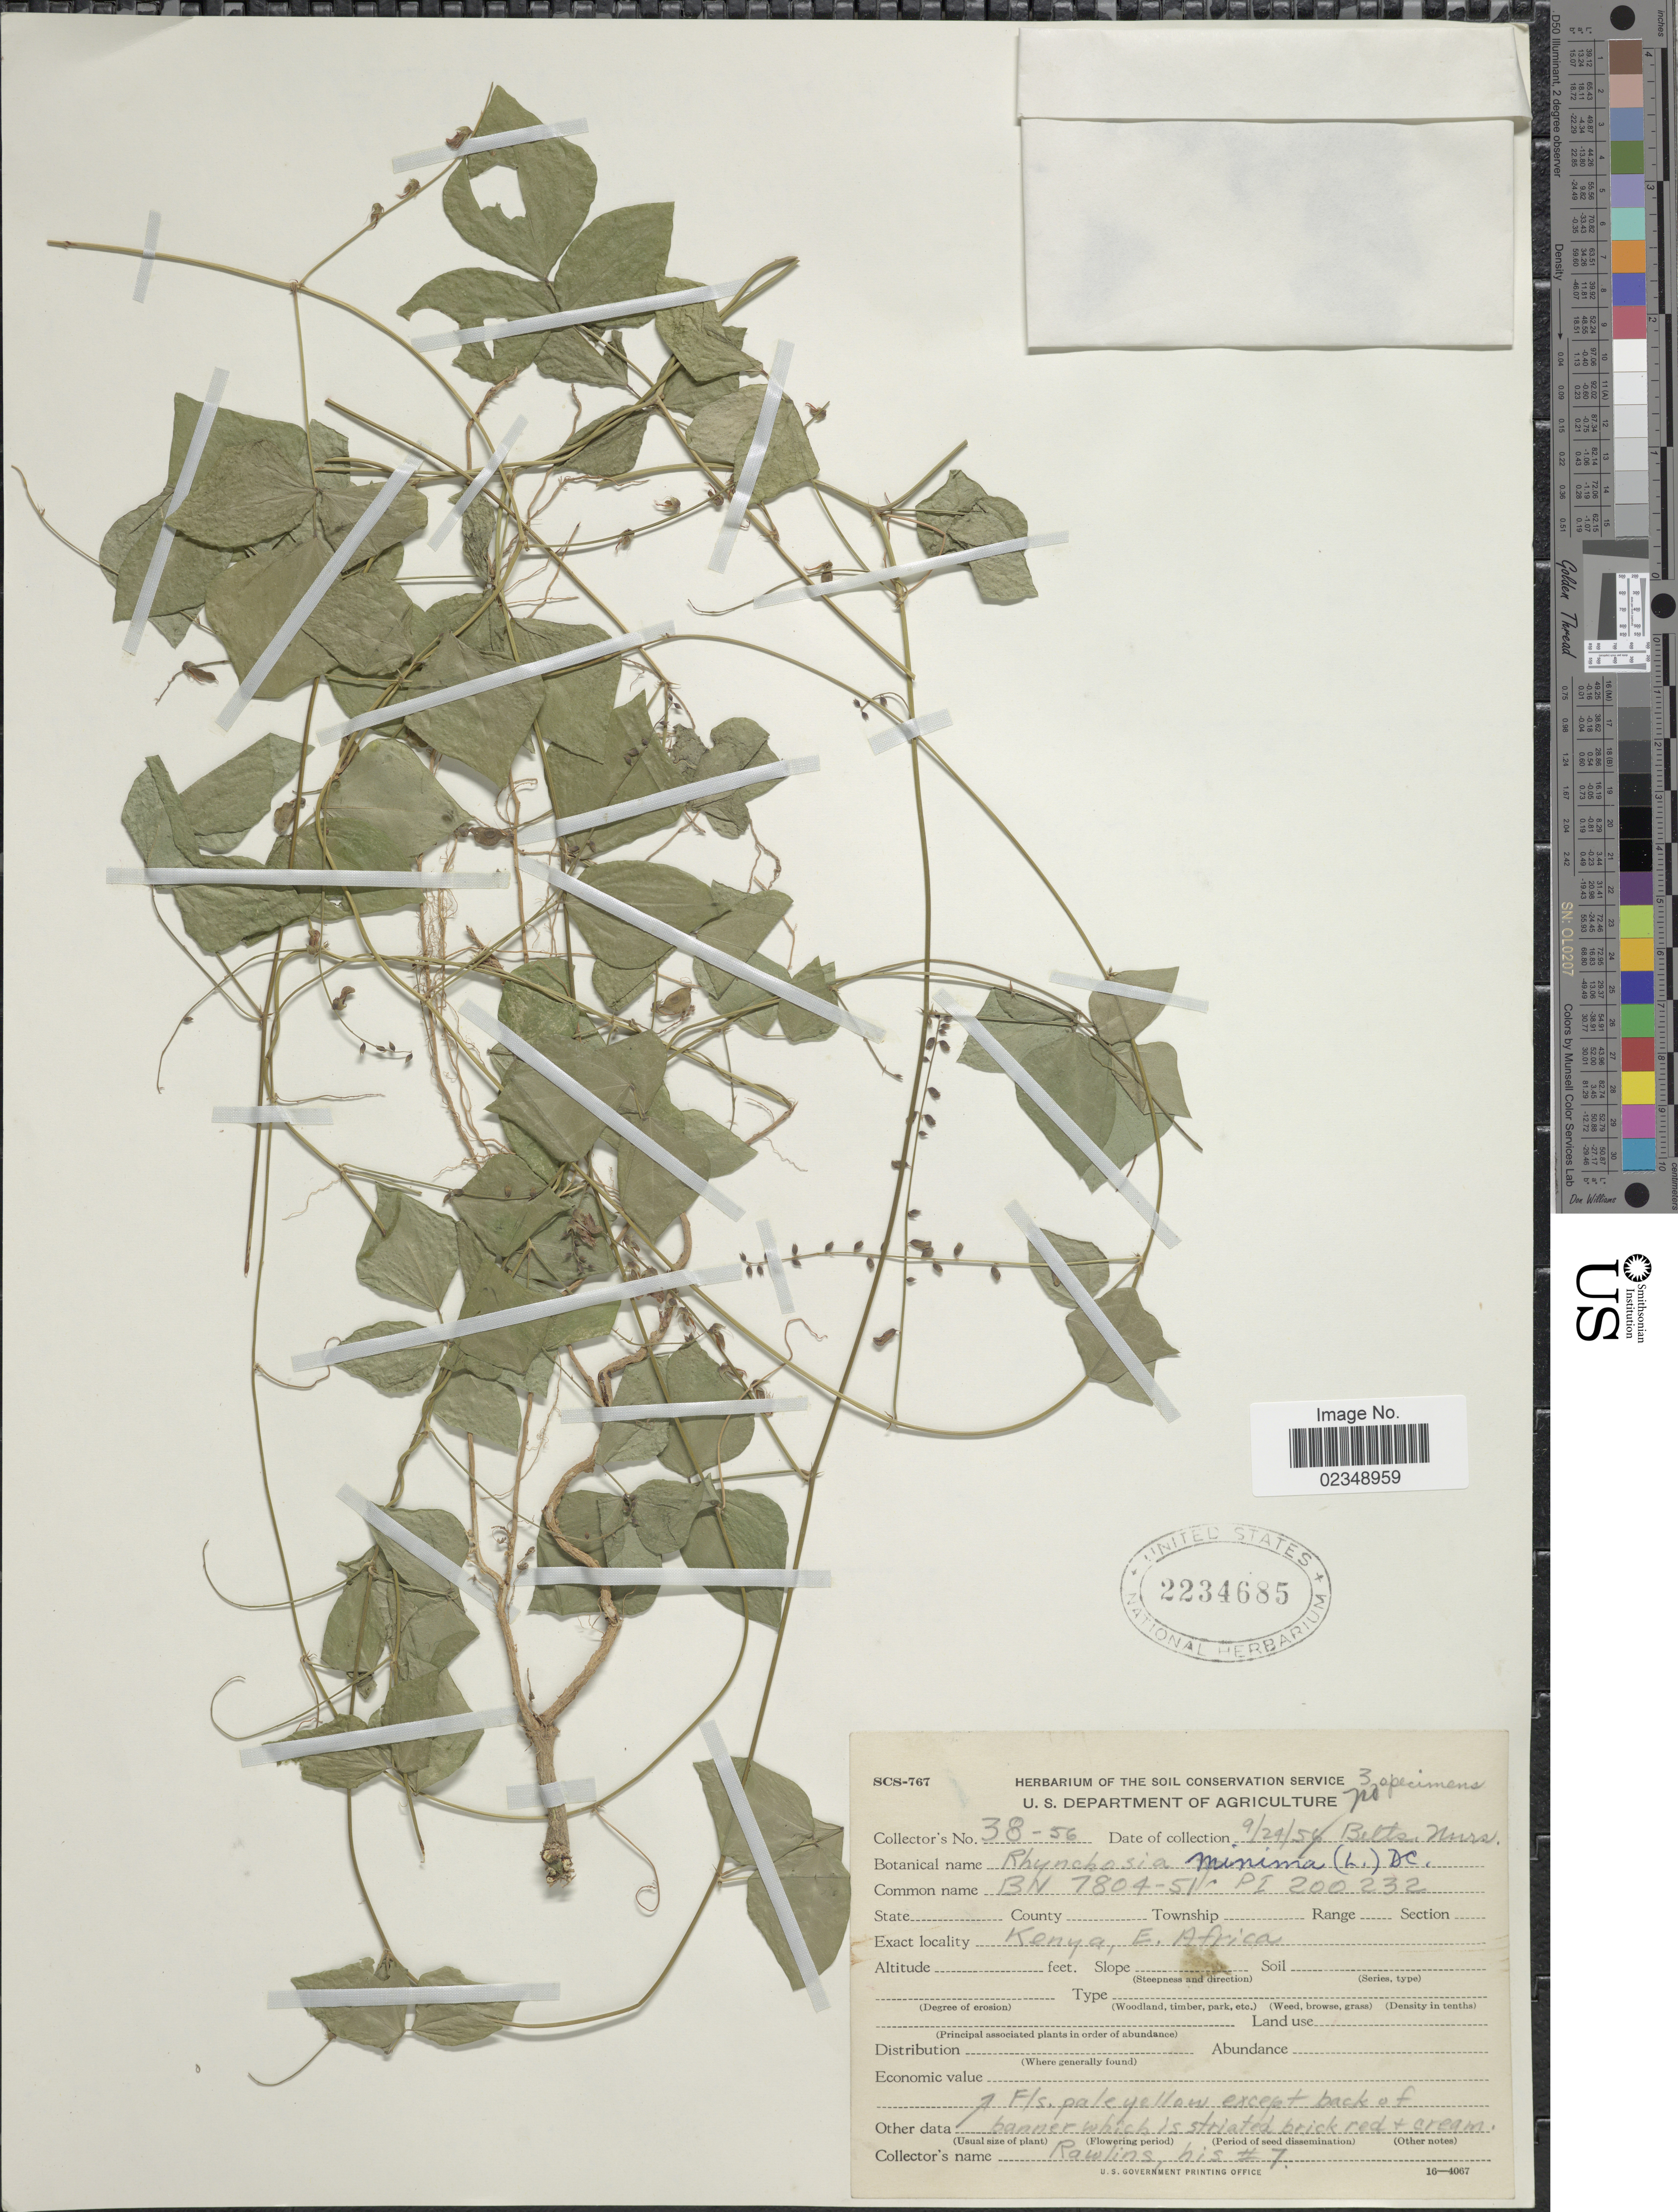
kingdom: Plantae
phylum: Tracheophyta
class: Magnoliopsida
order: Fabales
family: Fabaceae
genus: Rhynchosia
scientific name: Rhynchosia minima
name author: (L.) DC.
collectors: -. Rawlins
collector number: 7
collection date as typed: Transcribed d/m/y: 24/9/56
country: Kenya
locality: E. Africa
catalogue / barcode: US 2234685